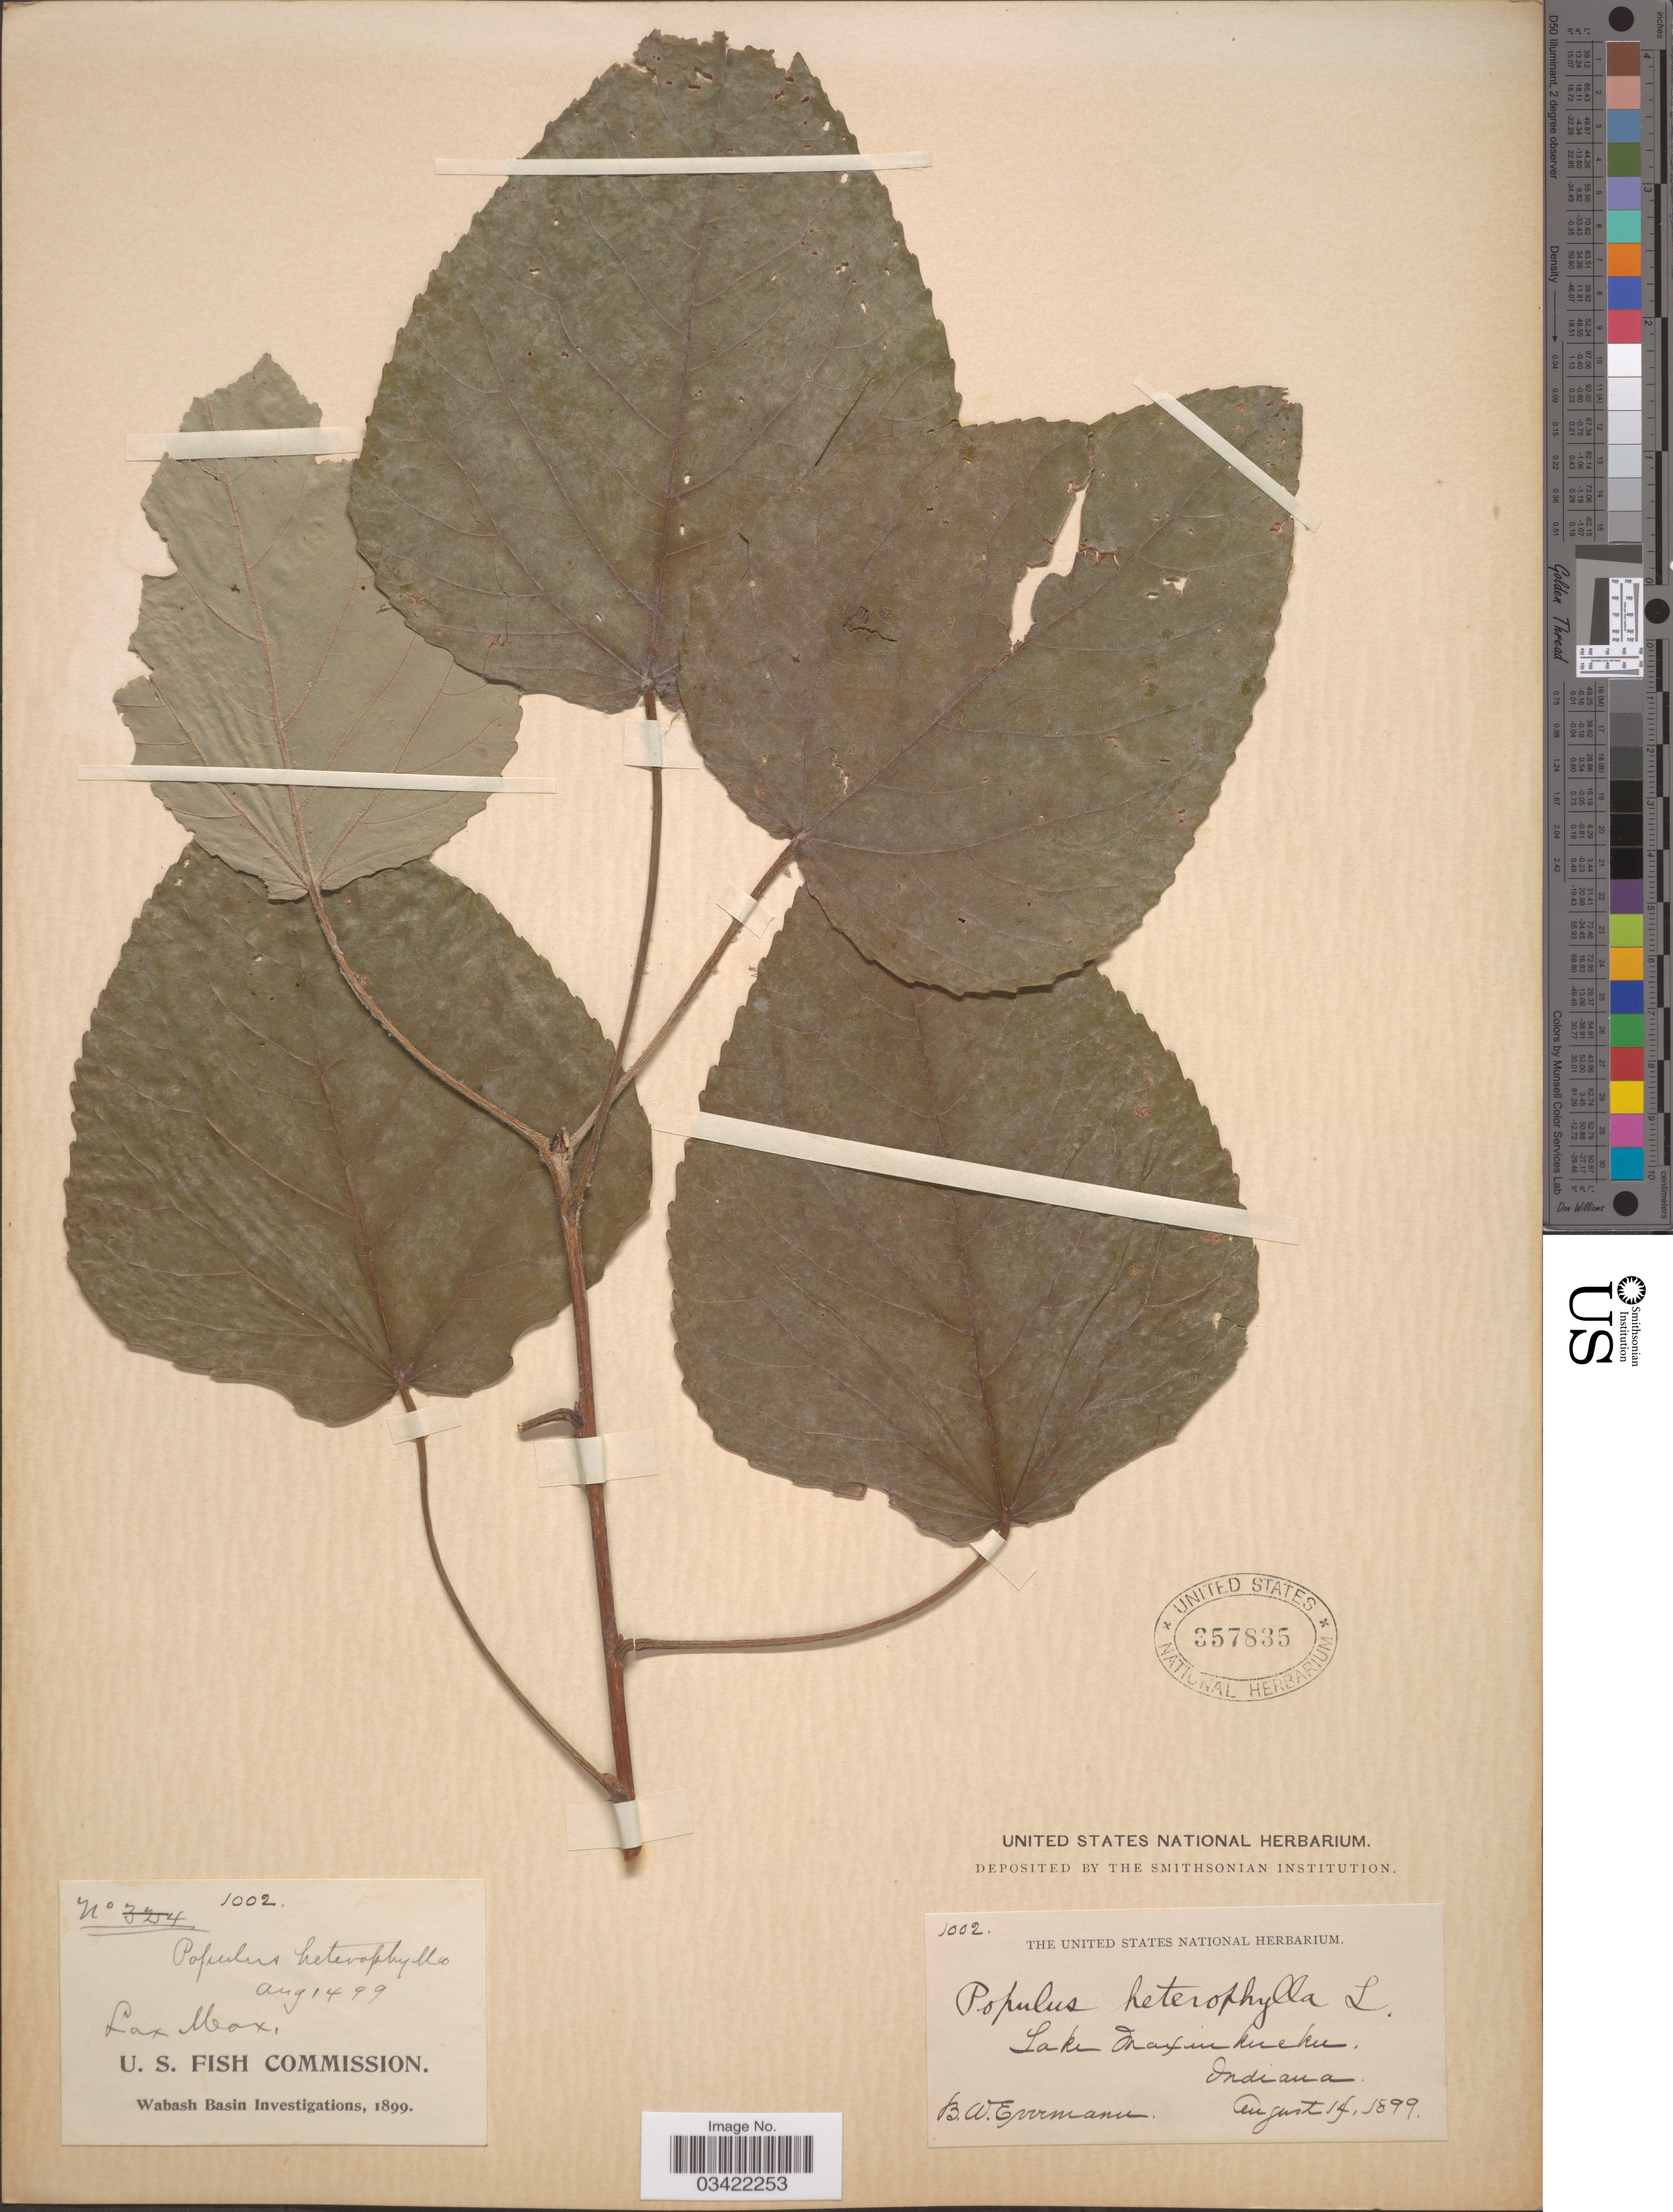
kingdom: Plantae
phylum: Tracheophyta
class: Magnoliopsida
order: Malpighiales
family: Salicaceae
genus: Populus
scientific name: Populus heterophylla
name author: L.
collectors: B. W. Evermann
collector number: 1002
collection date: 1899-08-14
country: United States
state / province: Indiana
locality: Lake Maxinkuckee.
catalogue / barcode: US 357835